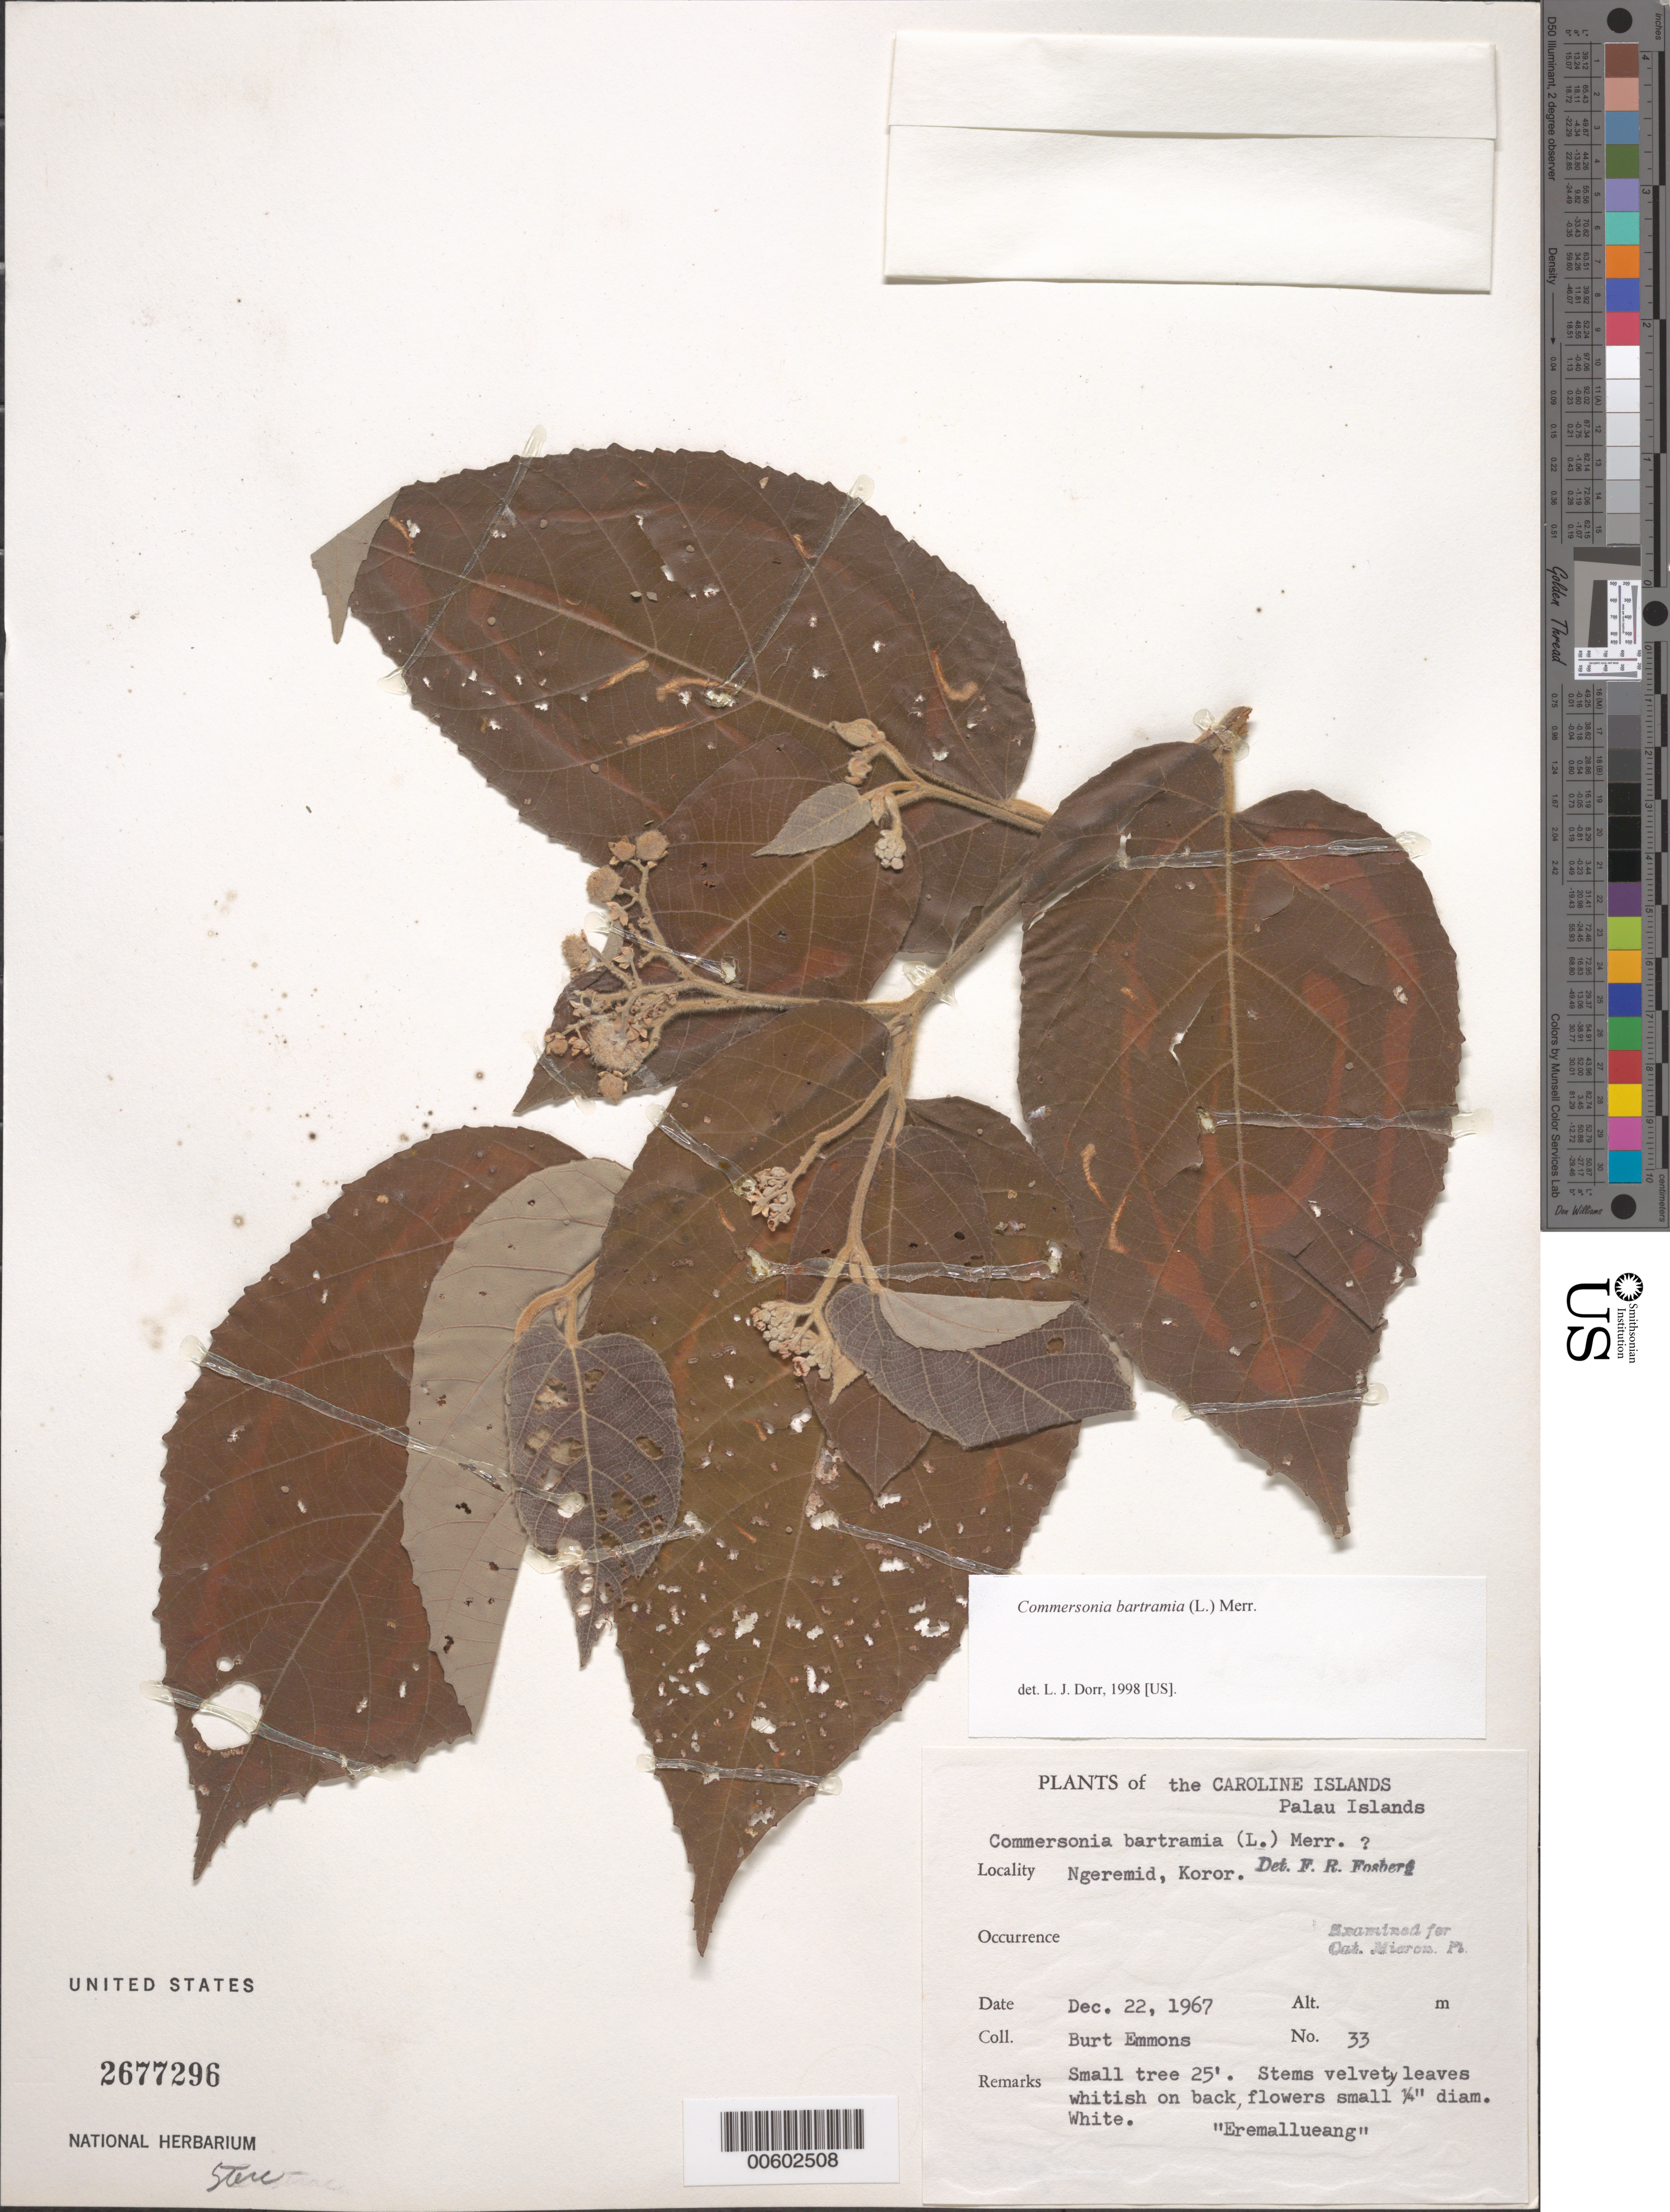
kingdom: Plantae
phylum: Tracheophyta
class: Magnoliopsida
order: Malvales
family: Malvaceae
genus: Commersonia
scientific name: Commersonia bartramia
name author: (L.) Merr.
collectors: B. Emmons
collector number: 33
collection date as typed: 22 Dec 1967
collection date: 1967-12-22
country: Palau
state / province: Koror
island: Oreor (Koror)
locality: Caroline Islands, Palau Islands. Ngremid, Koror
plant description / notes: Common name: Eremallueang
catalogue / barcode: US 2677296